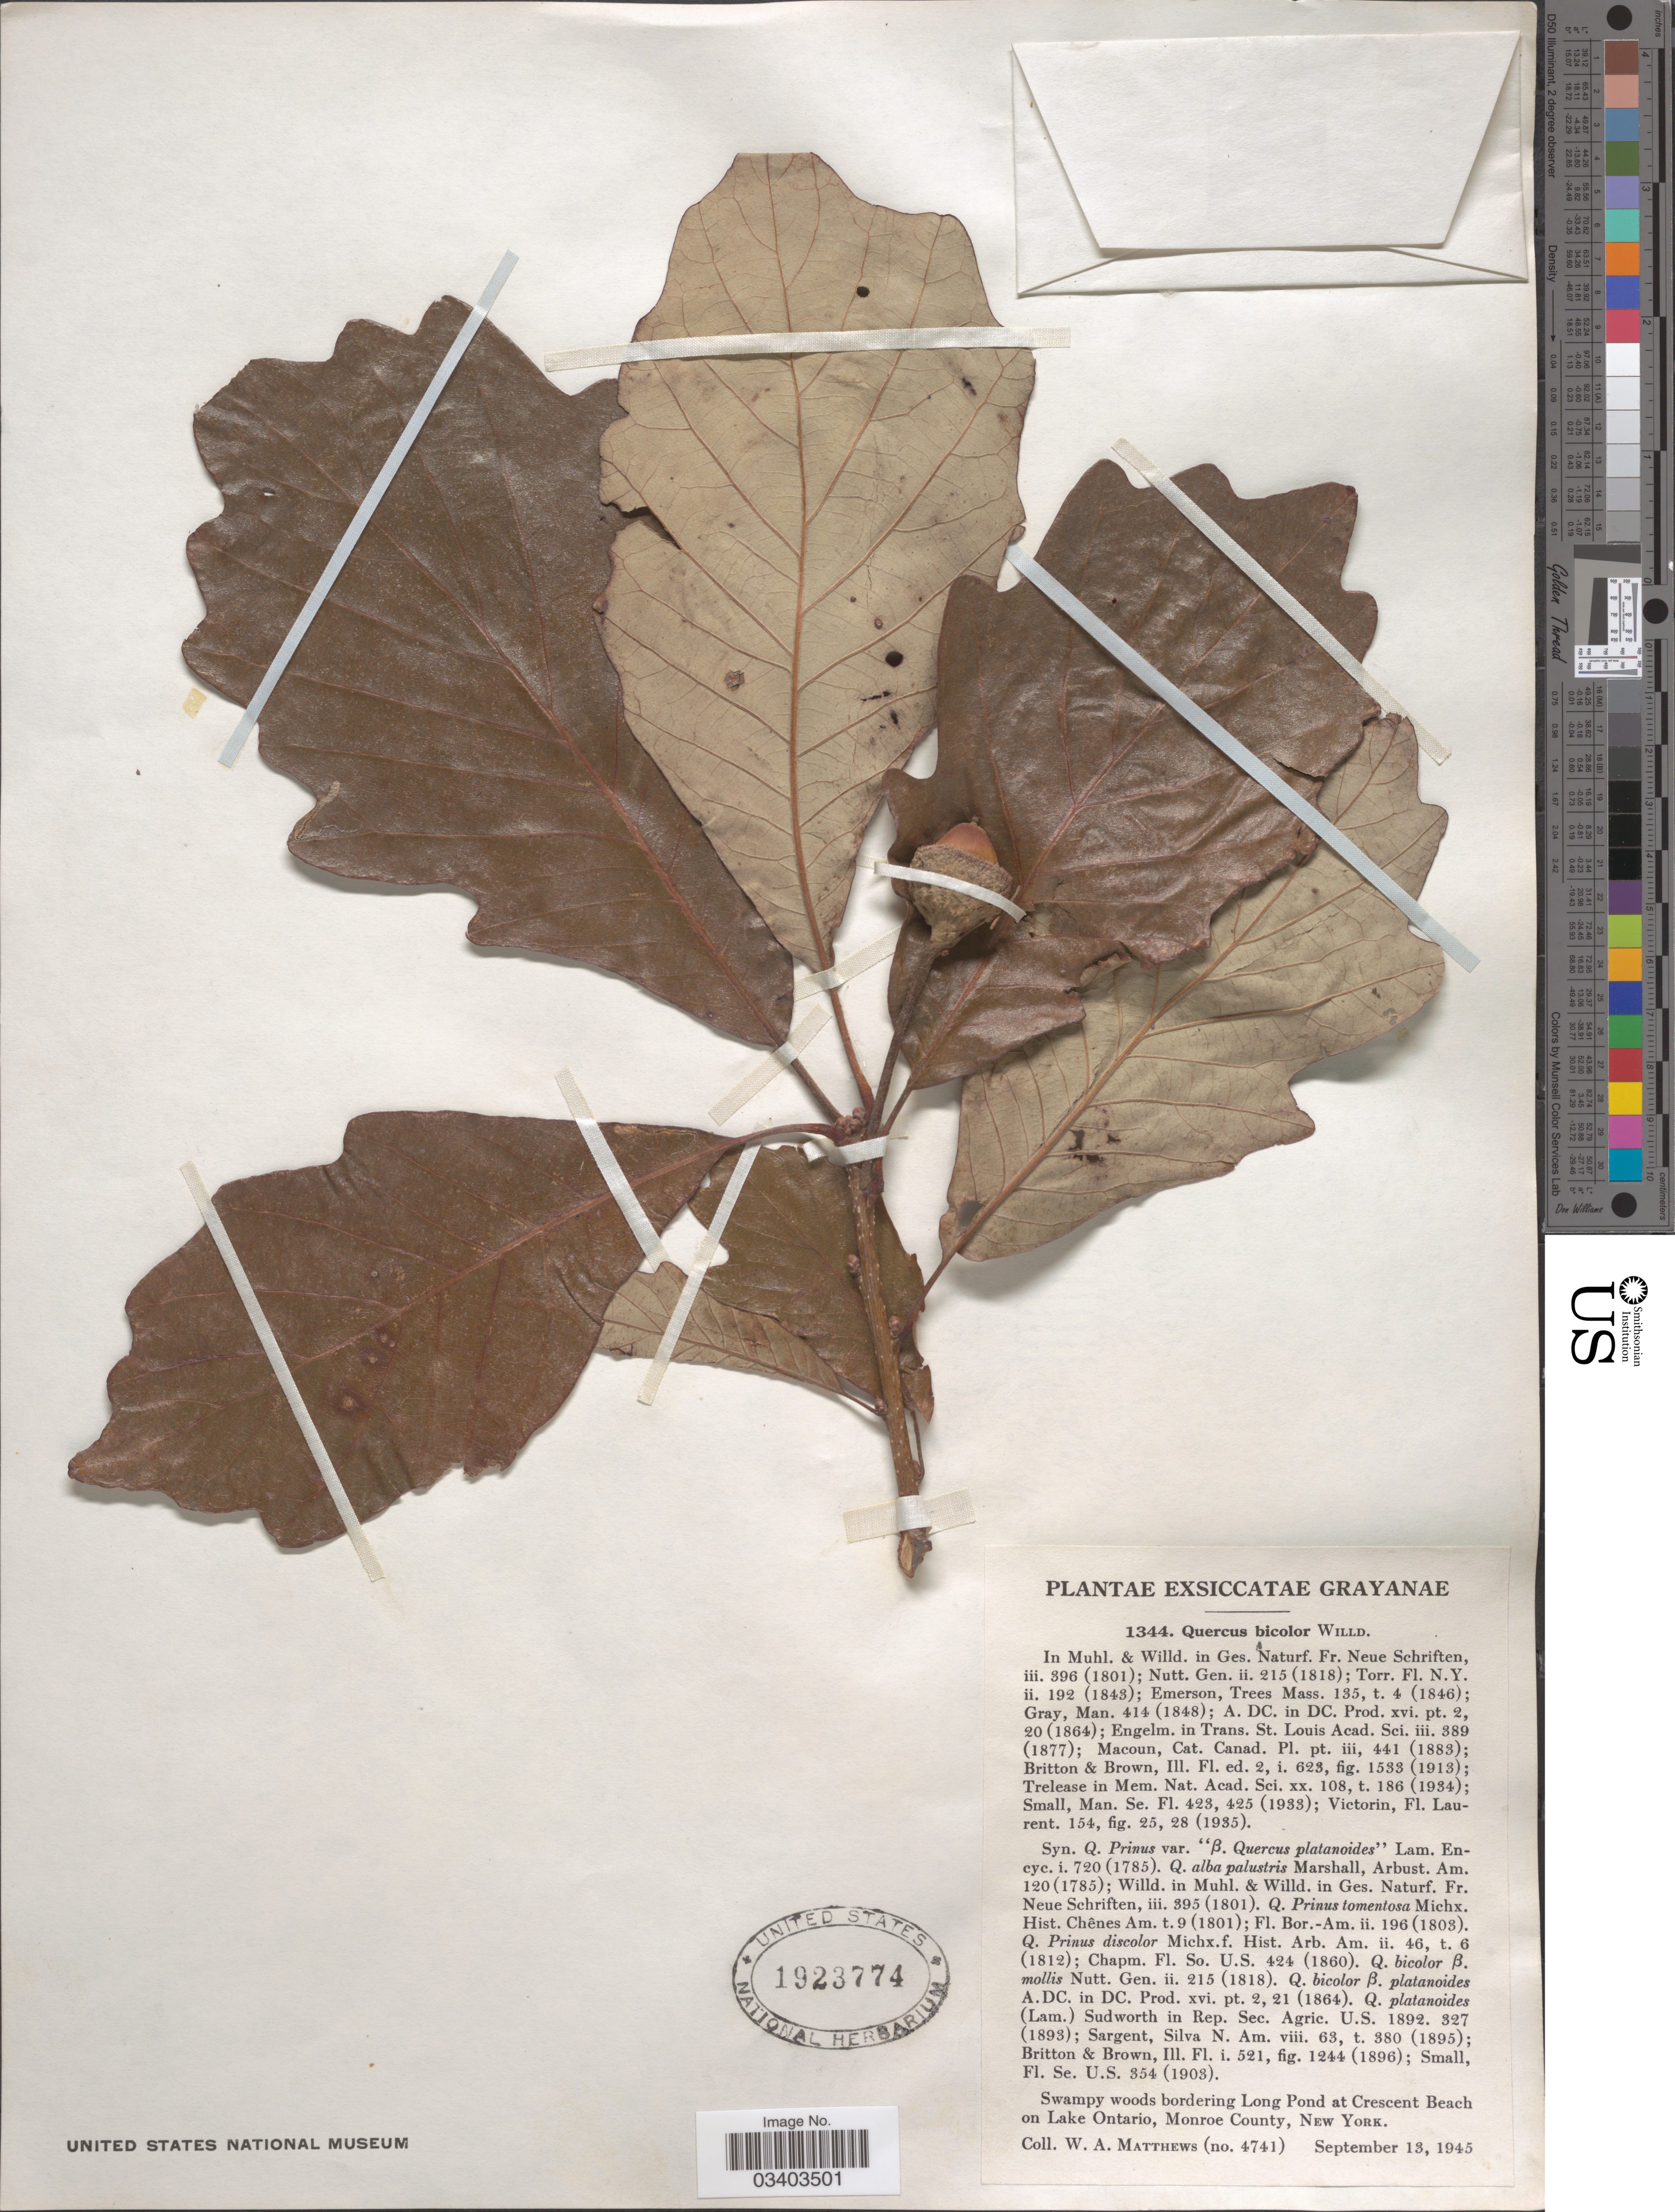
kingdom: Plantae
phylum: Tracheophyta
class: Magnoliopsida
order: Fagales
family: Fagaceae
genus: Quercus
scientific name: Quercus bicolor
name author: Willd.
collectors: W. Matthews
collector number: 4741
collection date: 1945-09-13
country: United States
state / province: New York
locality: Swampy woods bordering Long Pond at Crescent Beach on Lake Ontario, Monroe County.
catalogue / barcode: US 1923774